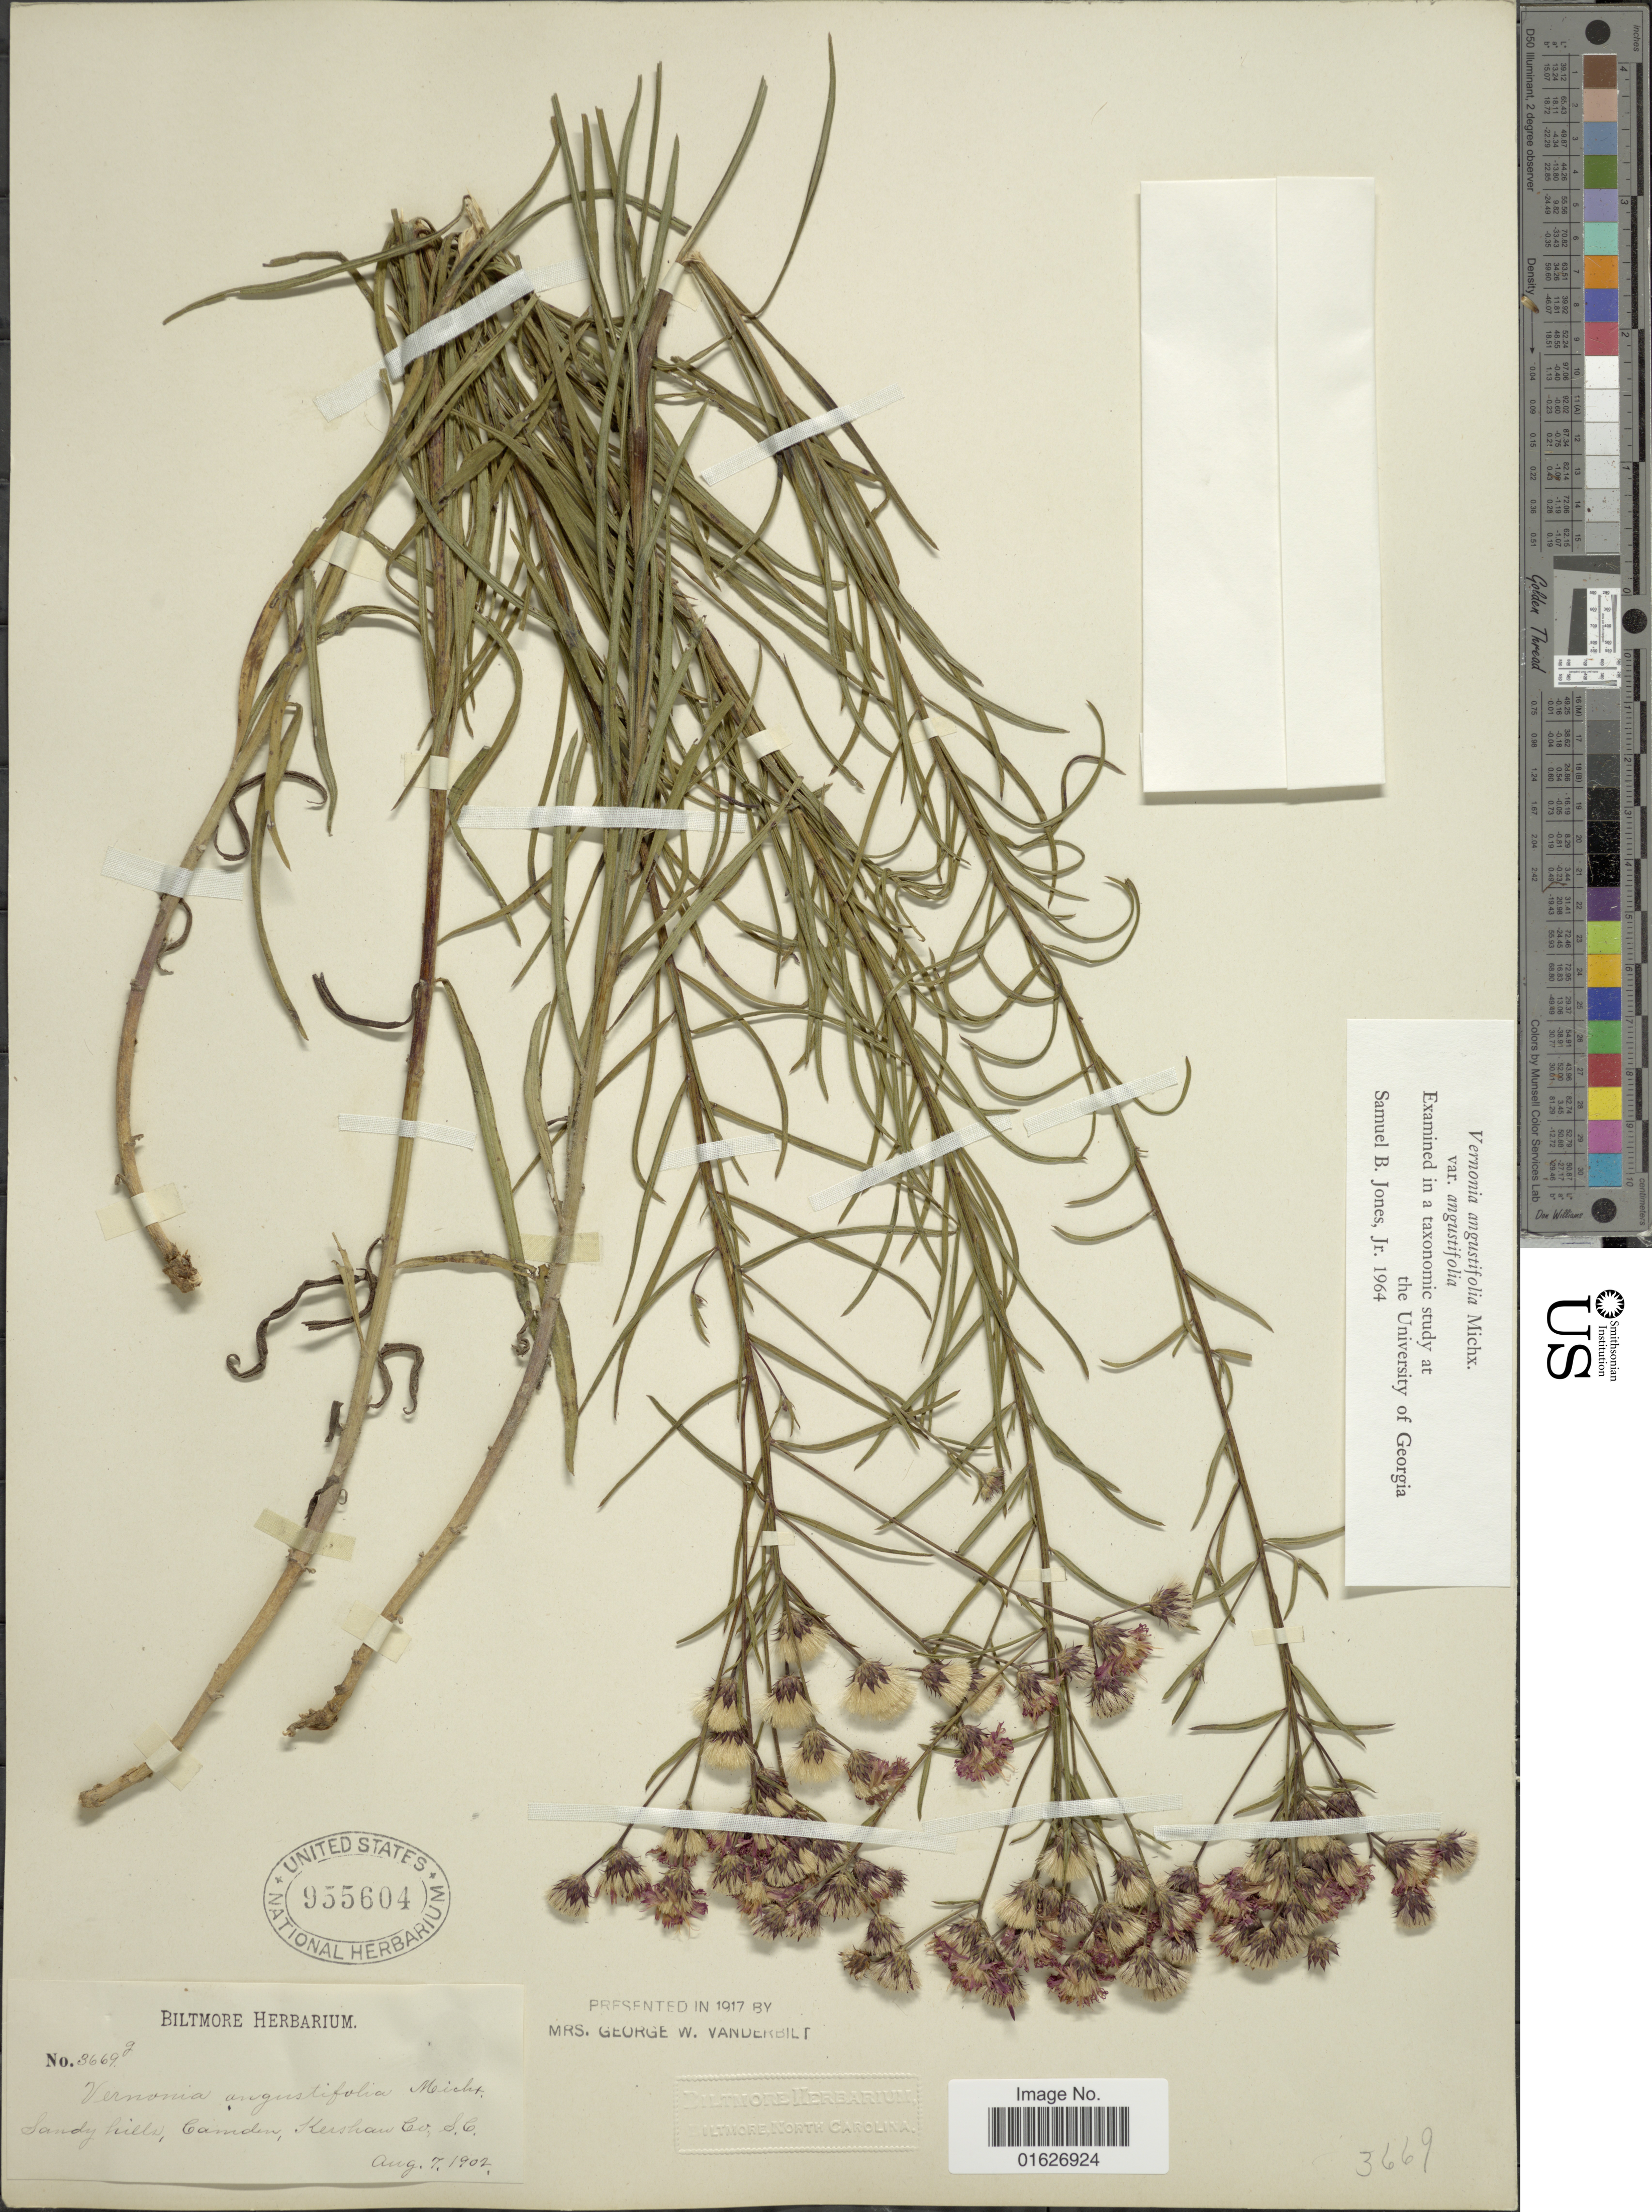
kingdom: Plantae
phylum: Tracheophyta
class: Magnoliopsida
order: Asterales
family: Asteraceae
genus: Vernonia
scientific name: Vernonia angustifolia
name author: Michx.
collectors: ex herb. Biltmore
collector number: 3669g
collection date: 1902-08-07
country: United States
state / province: South Carolina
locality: Sandy hills, Camden, Kershaw Co.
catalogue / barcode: US 955604